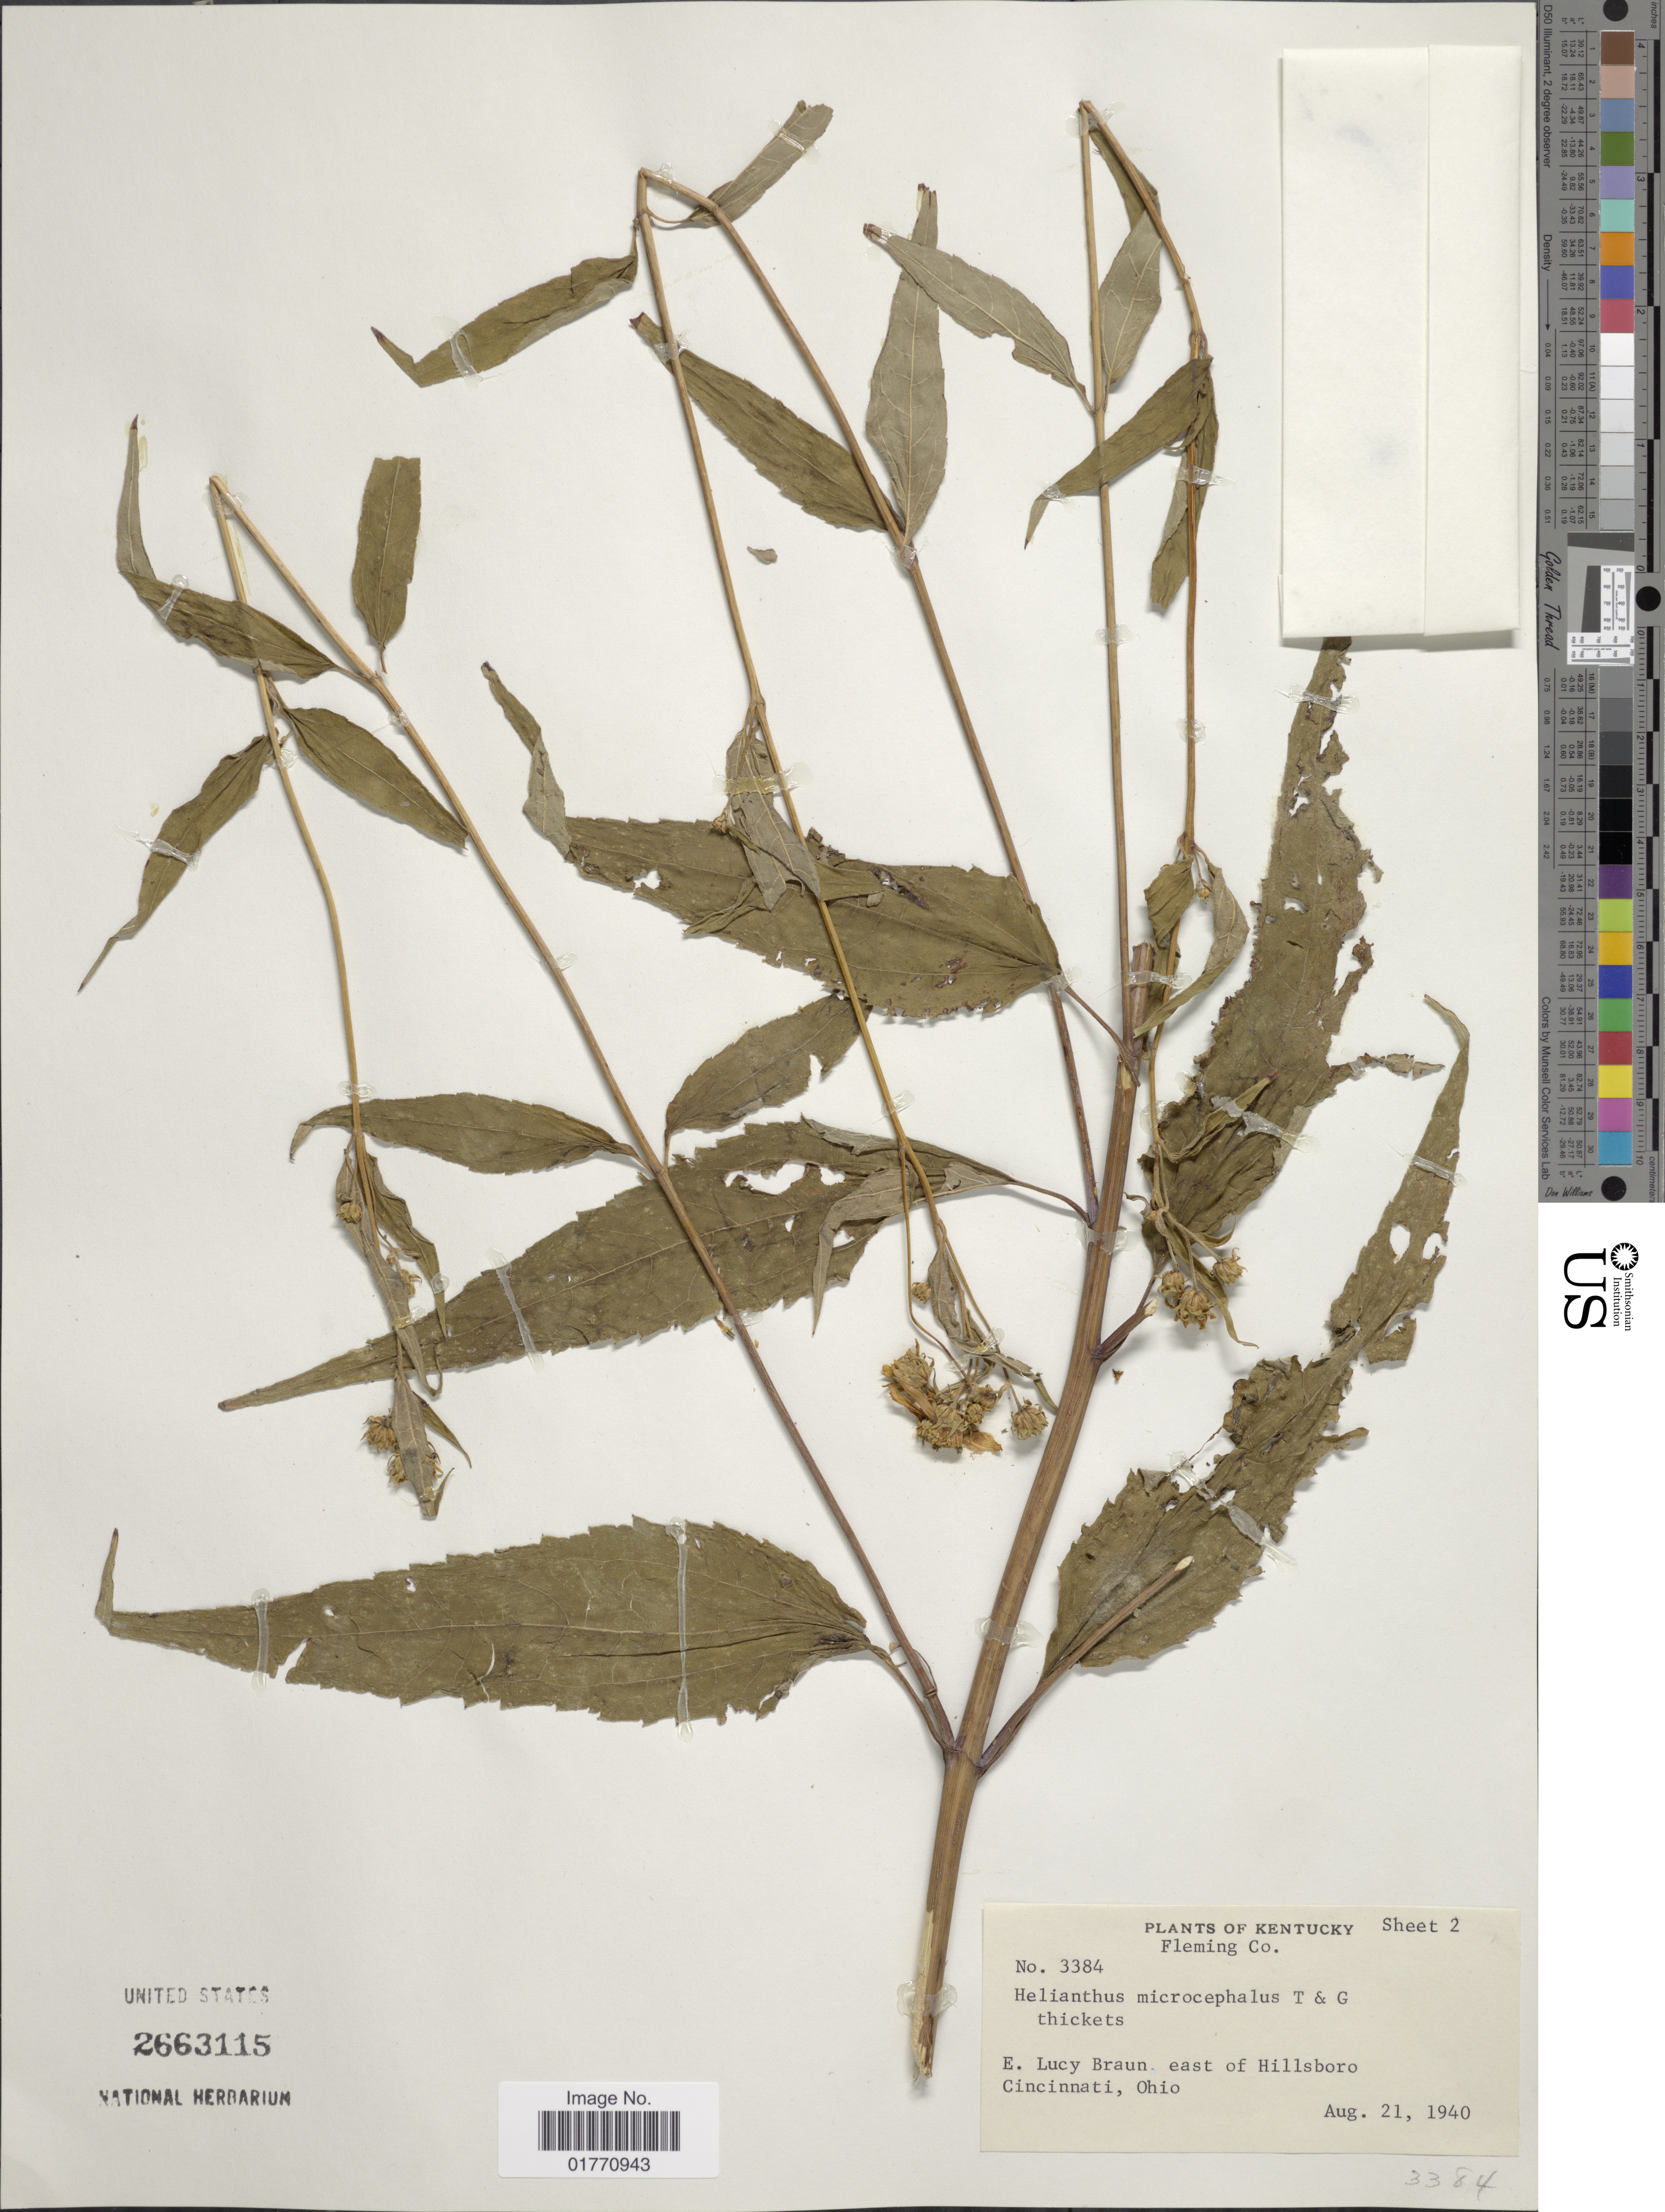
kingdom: Plantae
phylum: Tracheophyta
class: Magnoliopsida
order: Asterales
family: Asteraceae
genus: Helianthus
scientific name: Helianthus microcephalus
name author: Torr. & A. Gray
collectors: E. L. Braun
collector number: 3384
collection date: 1940-08-21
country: United States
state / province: Kentucky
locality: Fleming Co., thickets, east of Hillsboro.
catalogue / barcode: US 2663115